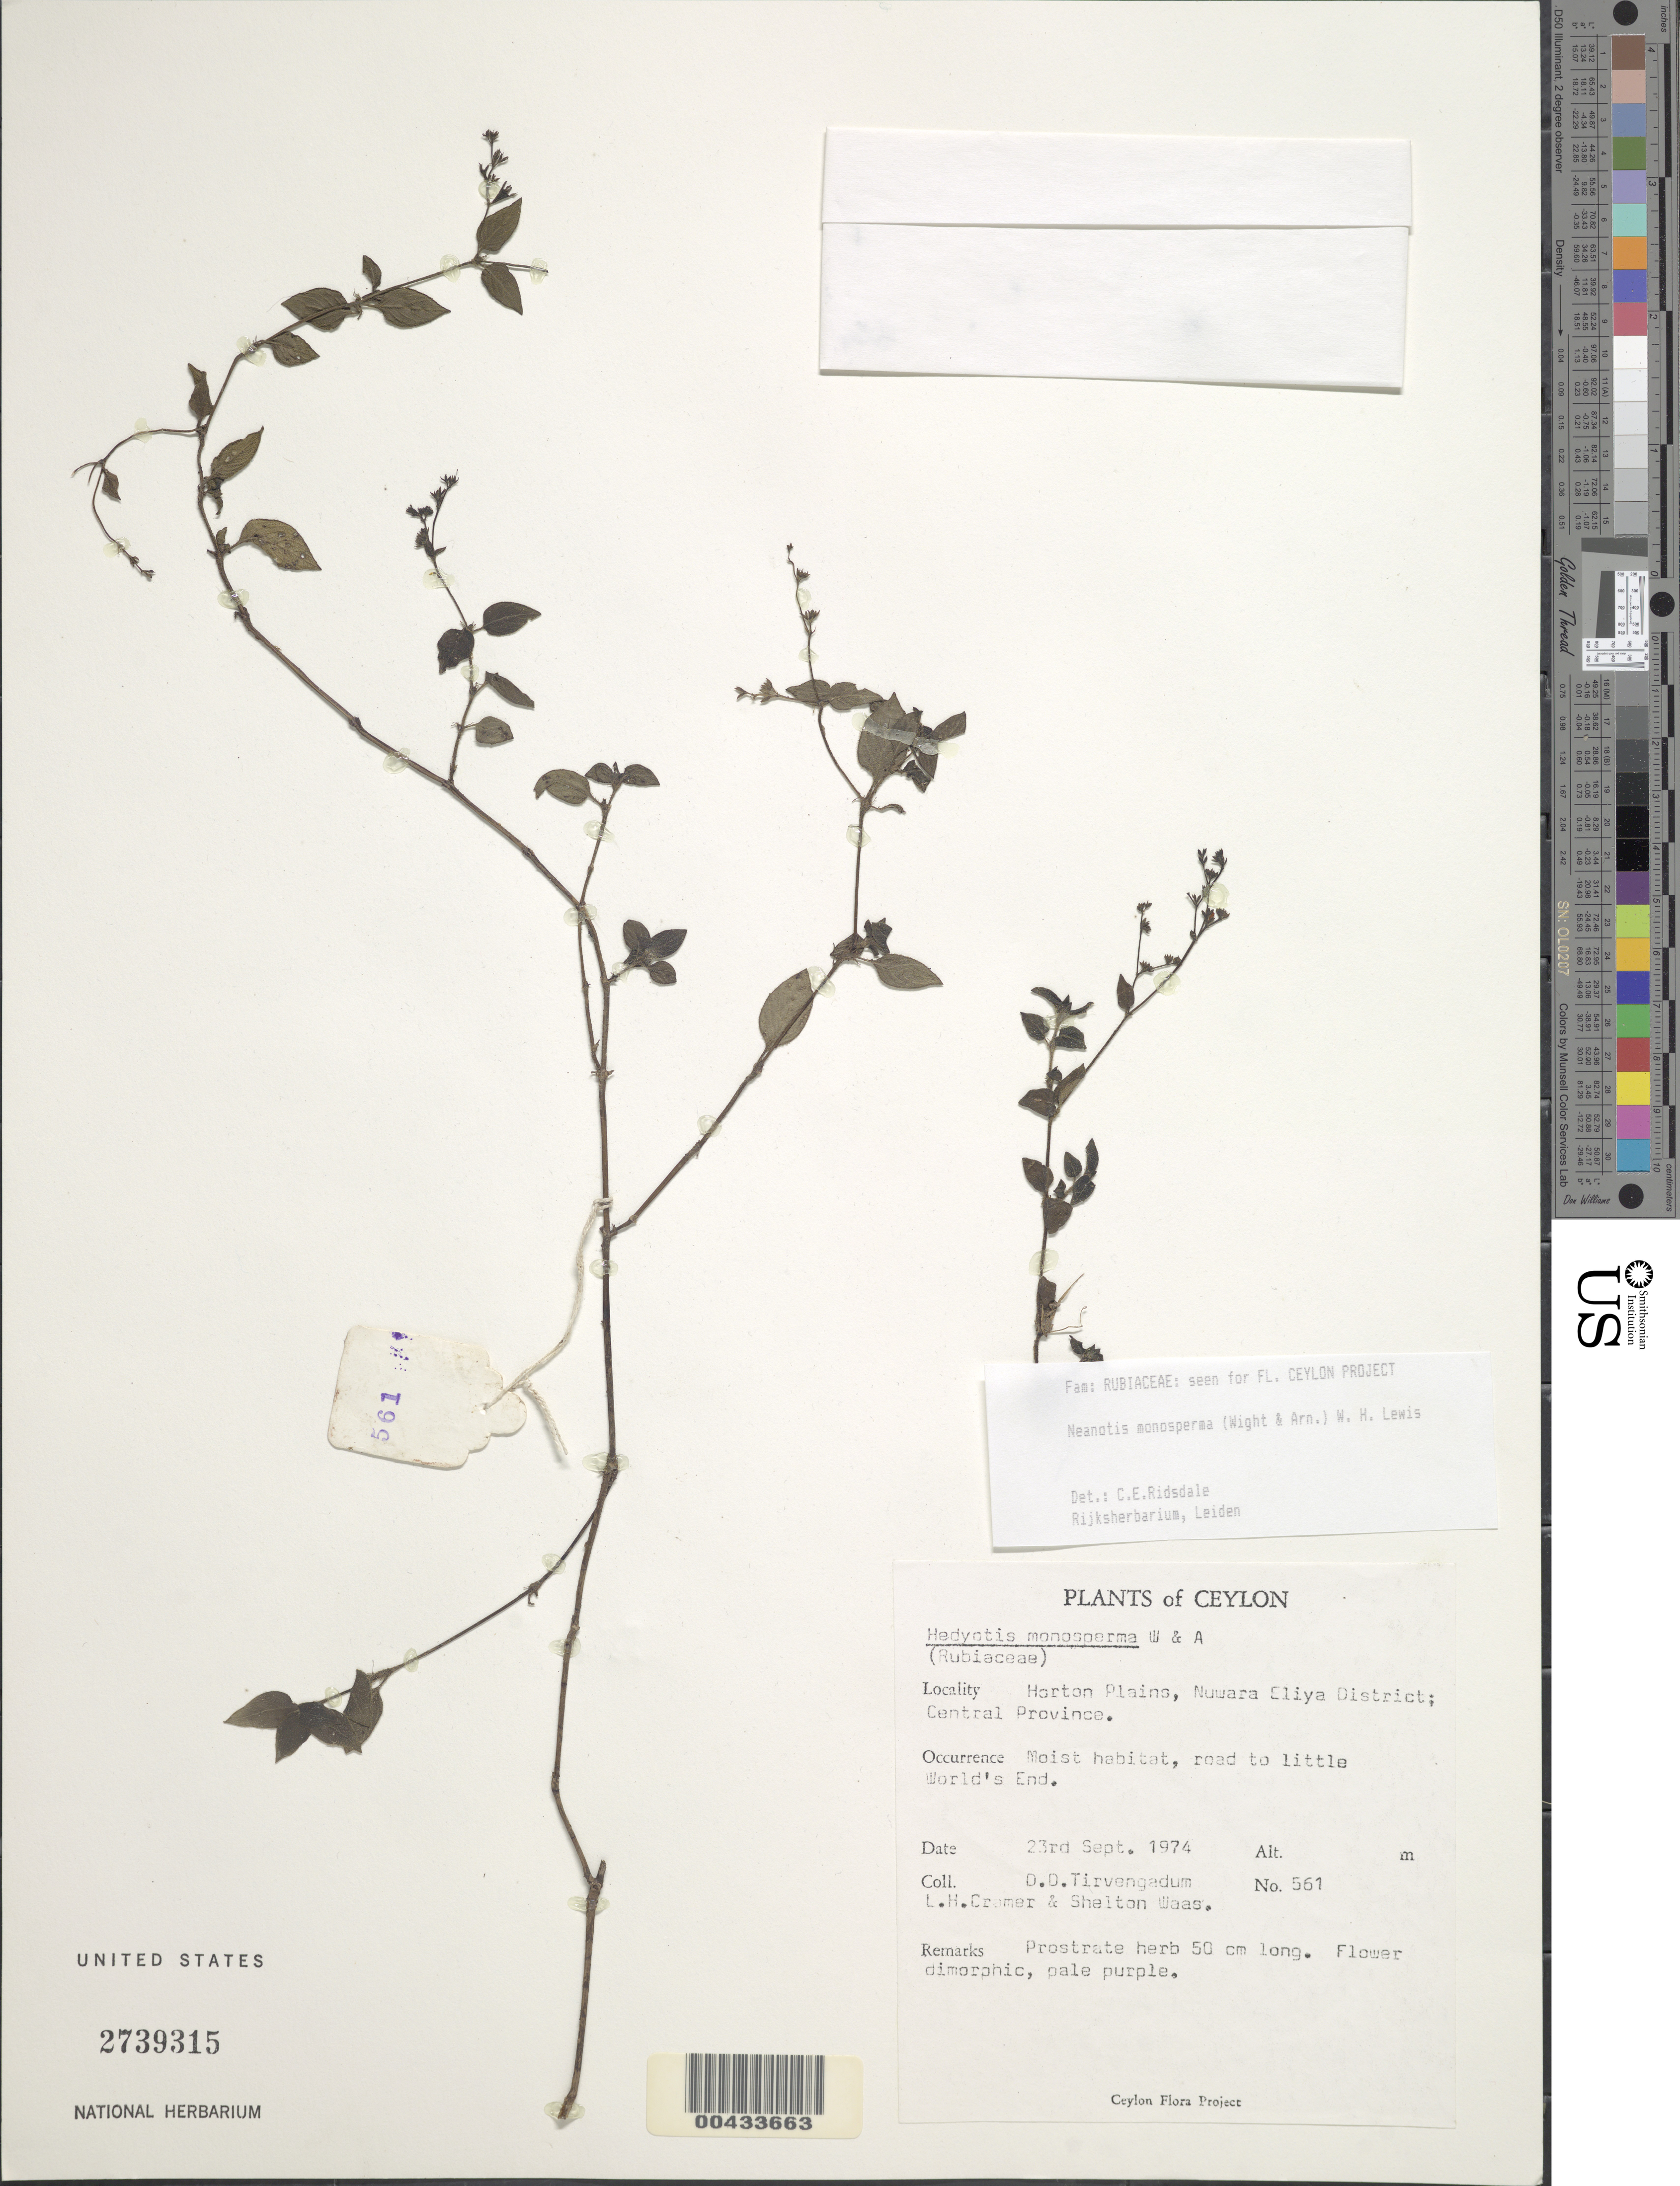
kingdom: Plantae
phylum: Tracheophyta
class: Magnoliopsida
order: Gentianales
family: Rubiaceae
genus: Neanotis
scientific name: Neanotis monosperma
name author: (Wight & Arn.) W.H. Lewis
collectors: D. Tirvengadum, L. H. Cramer, S. Waas & W. Bandaranayake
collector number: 561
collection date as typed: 23 Sep 1974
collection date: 1974-09-23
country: Sri Lanka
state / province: Central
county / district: Nuwara Eliya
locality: Horton Plains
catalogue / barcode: US 2739315